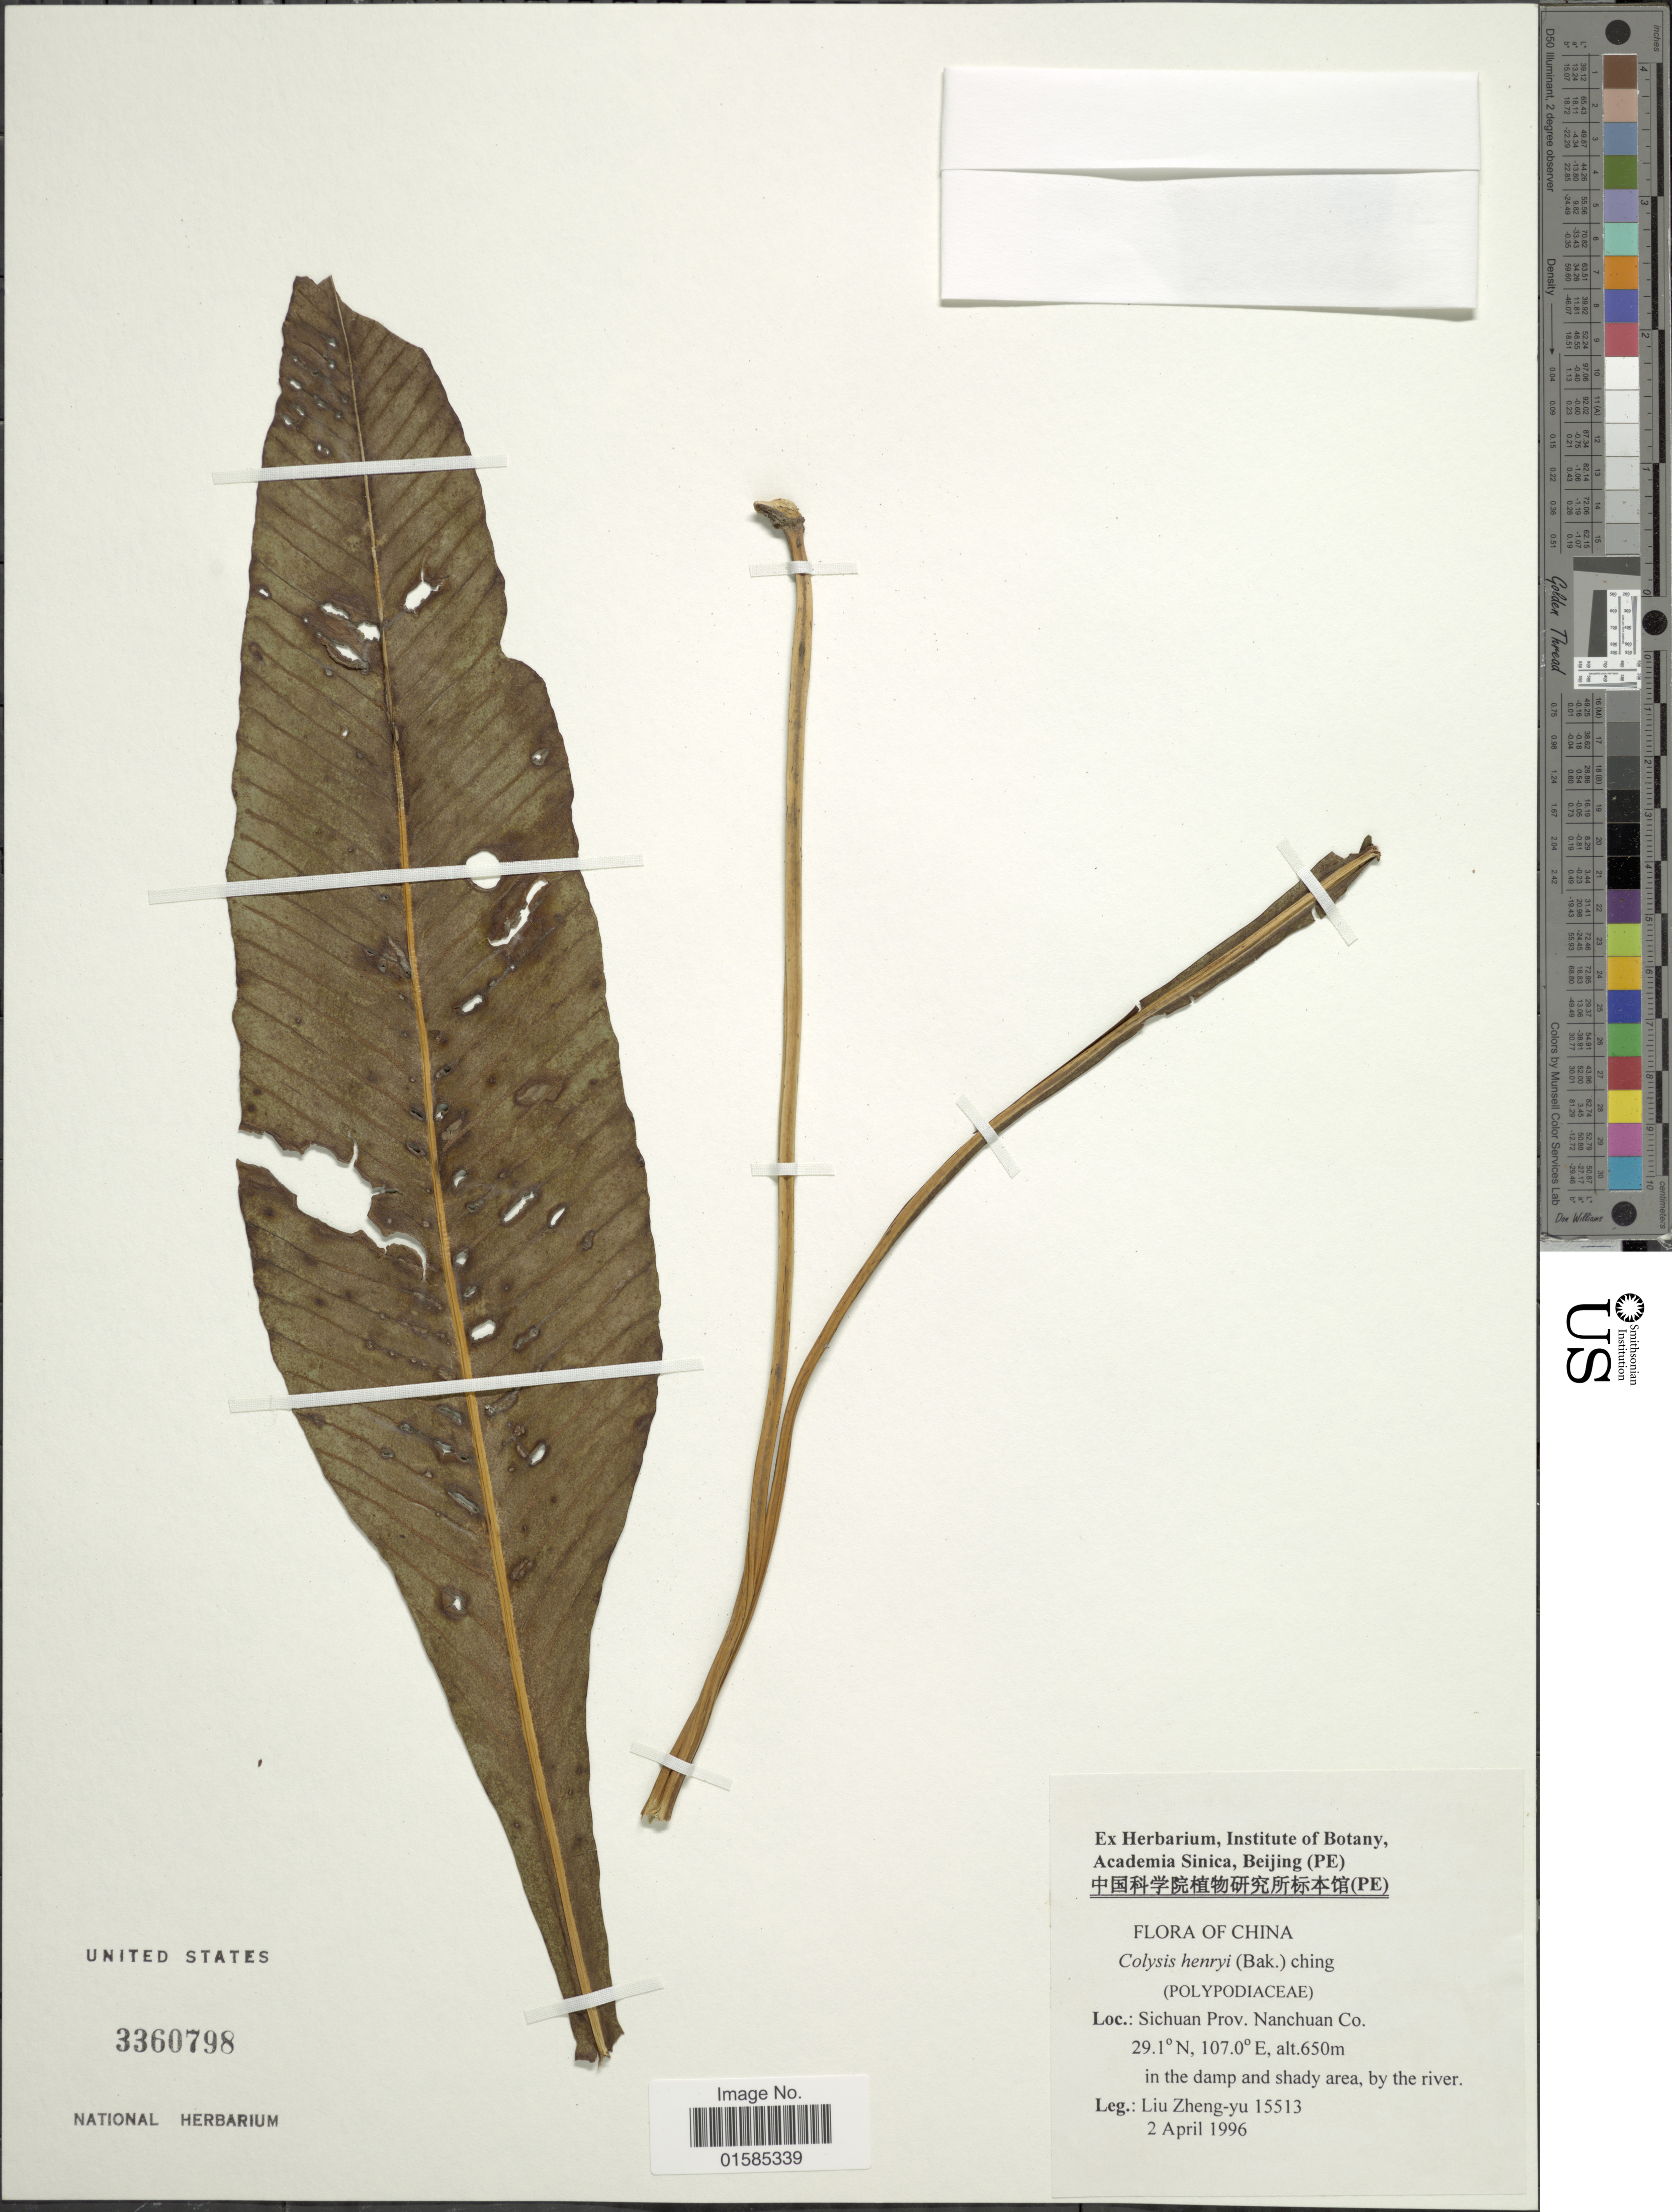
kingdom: Plantae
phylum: Tracheophyta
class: Polypodiopsida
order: Polypodiales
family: Polypodiaceae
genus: Leptochilus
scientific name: Leptochilus henryi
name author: (Baker) X.C. Zhang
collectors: L. Zhen-yu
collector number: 15513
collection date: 1996-04-02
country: China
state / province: Sichuan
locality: China, Sichuan Prov. Nanchuan Co.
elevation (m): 650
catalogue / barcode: US 3360798